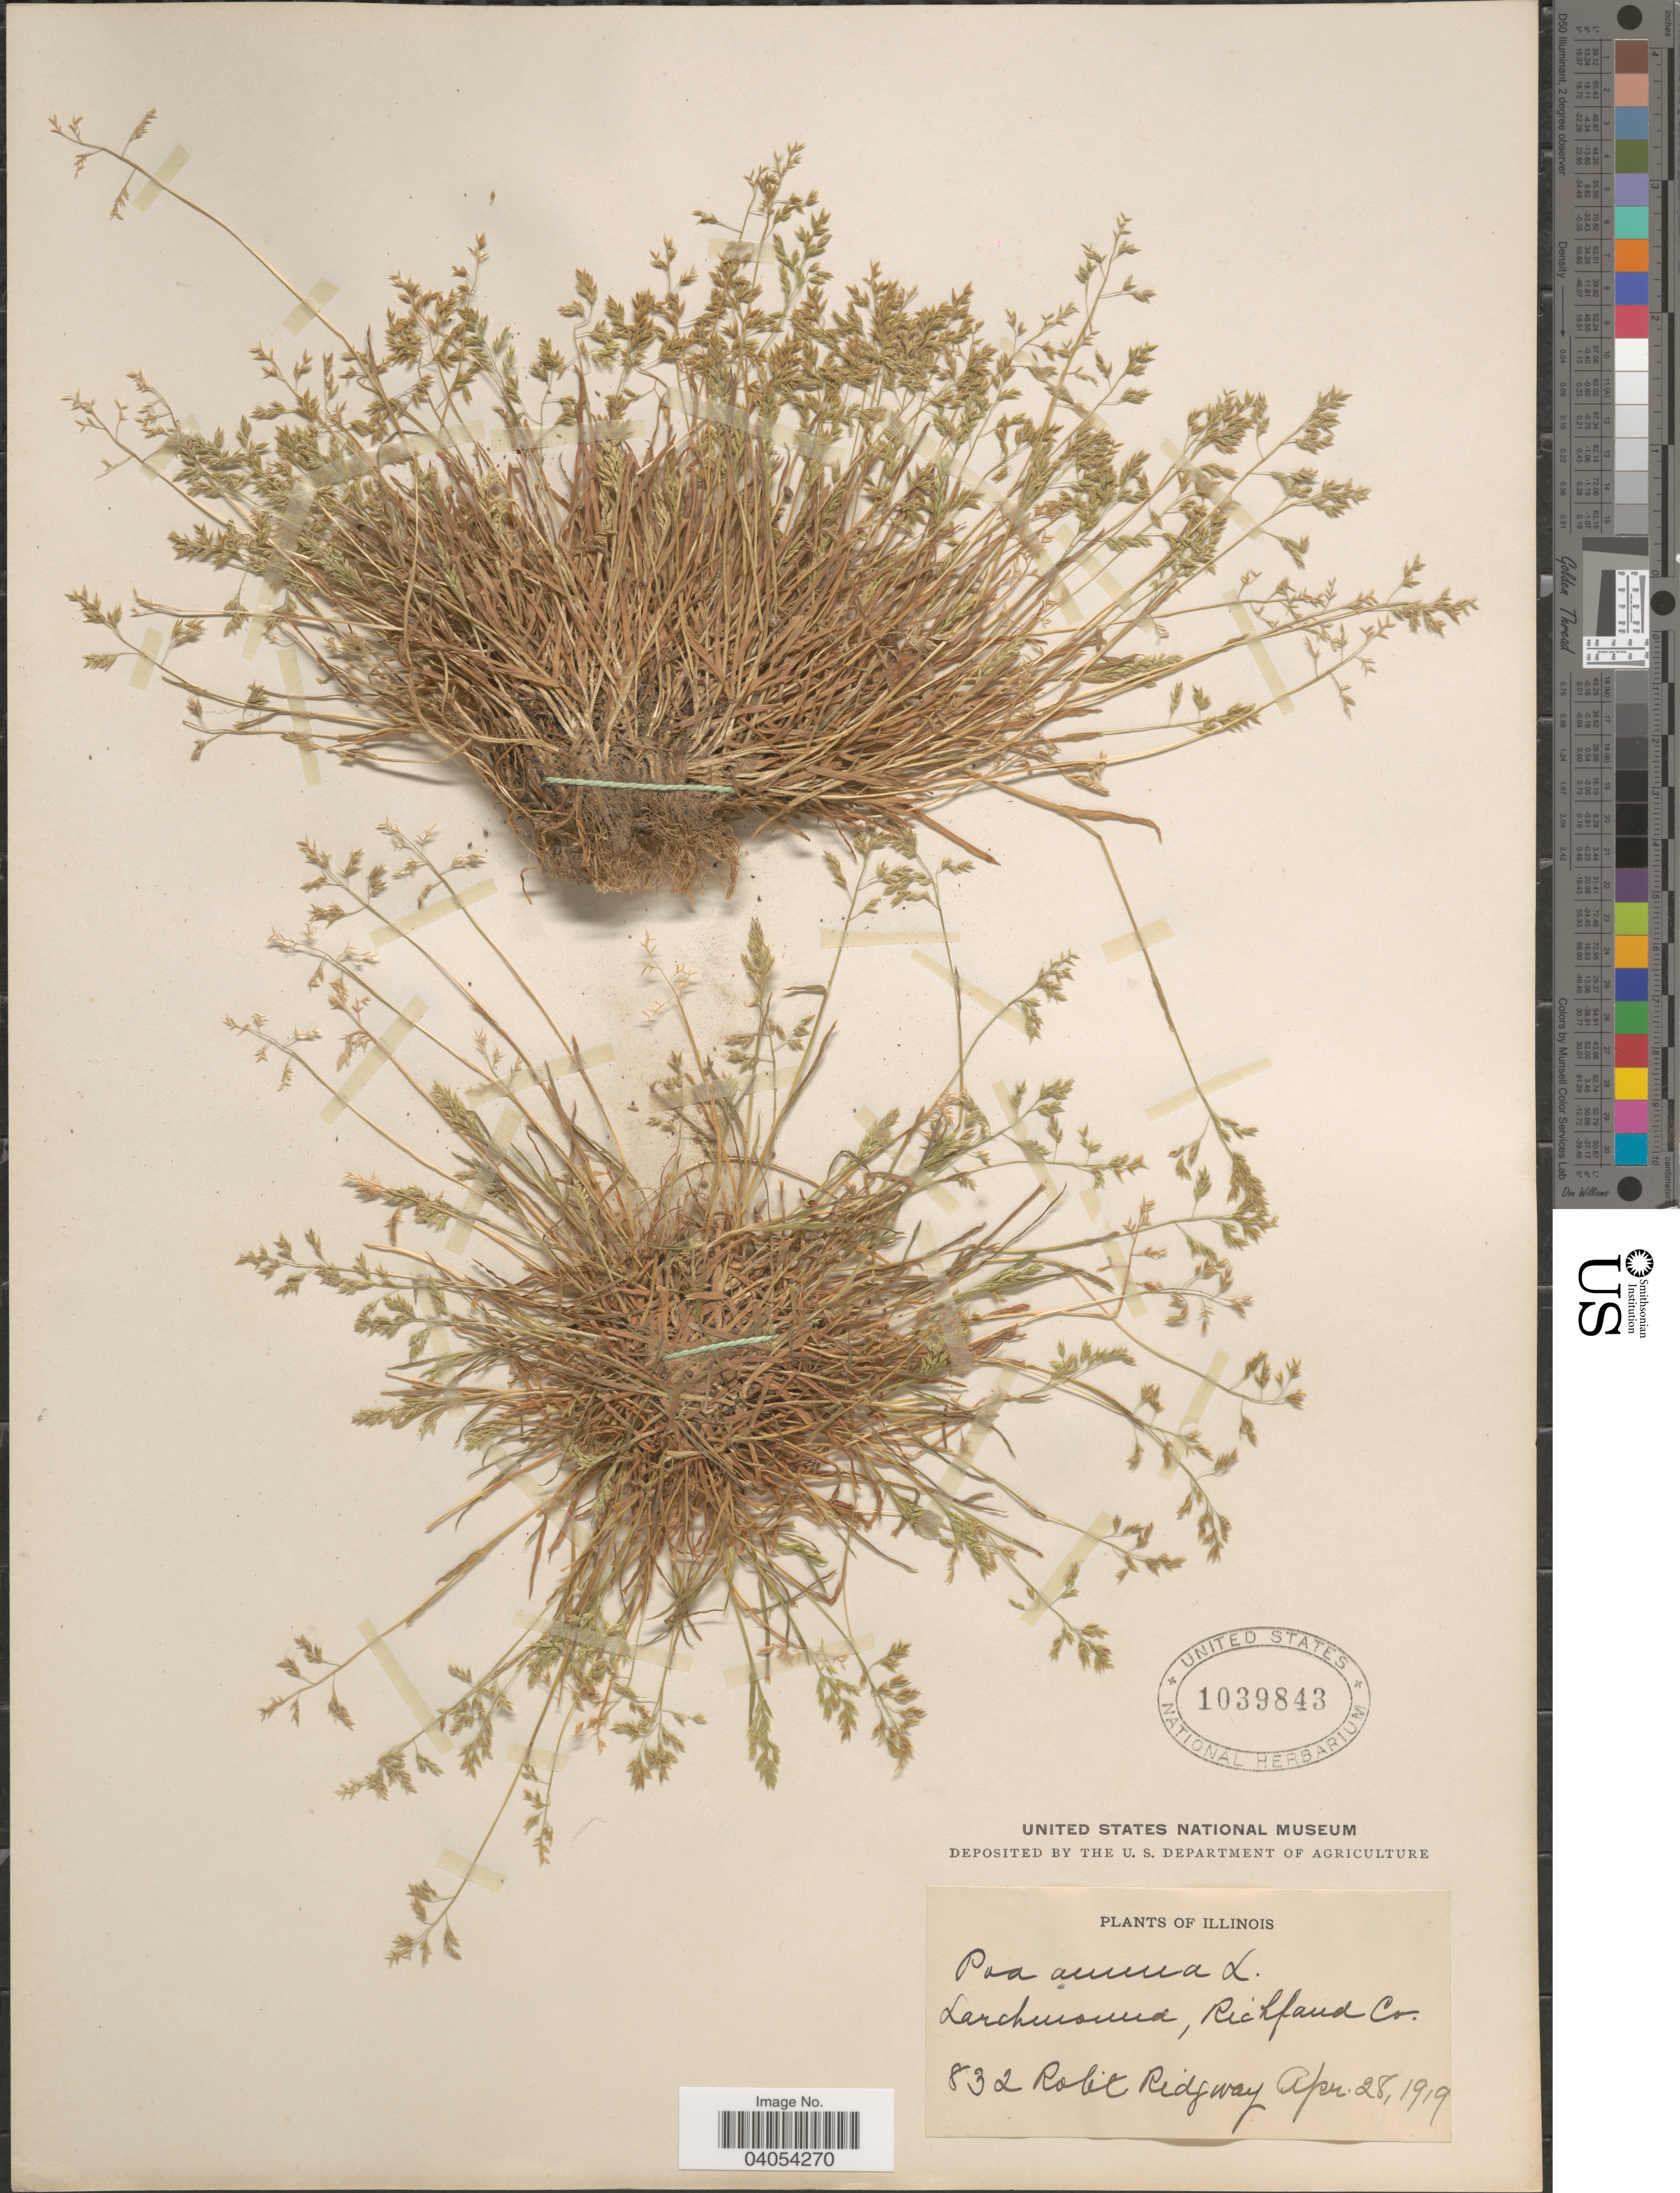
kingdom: Plantae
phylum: Tracheophyta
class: Liliopsida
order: Poales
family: Poaceae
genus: Poa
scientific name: Poa annua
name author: L.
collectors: R. Ridgway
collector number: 832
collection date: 1919-04-28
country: United States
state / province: Illinois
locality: Larchmound, Richland Co.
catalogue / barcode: US 1039843